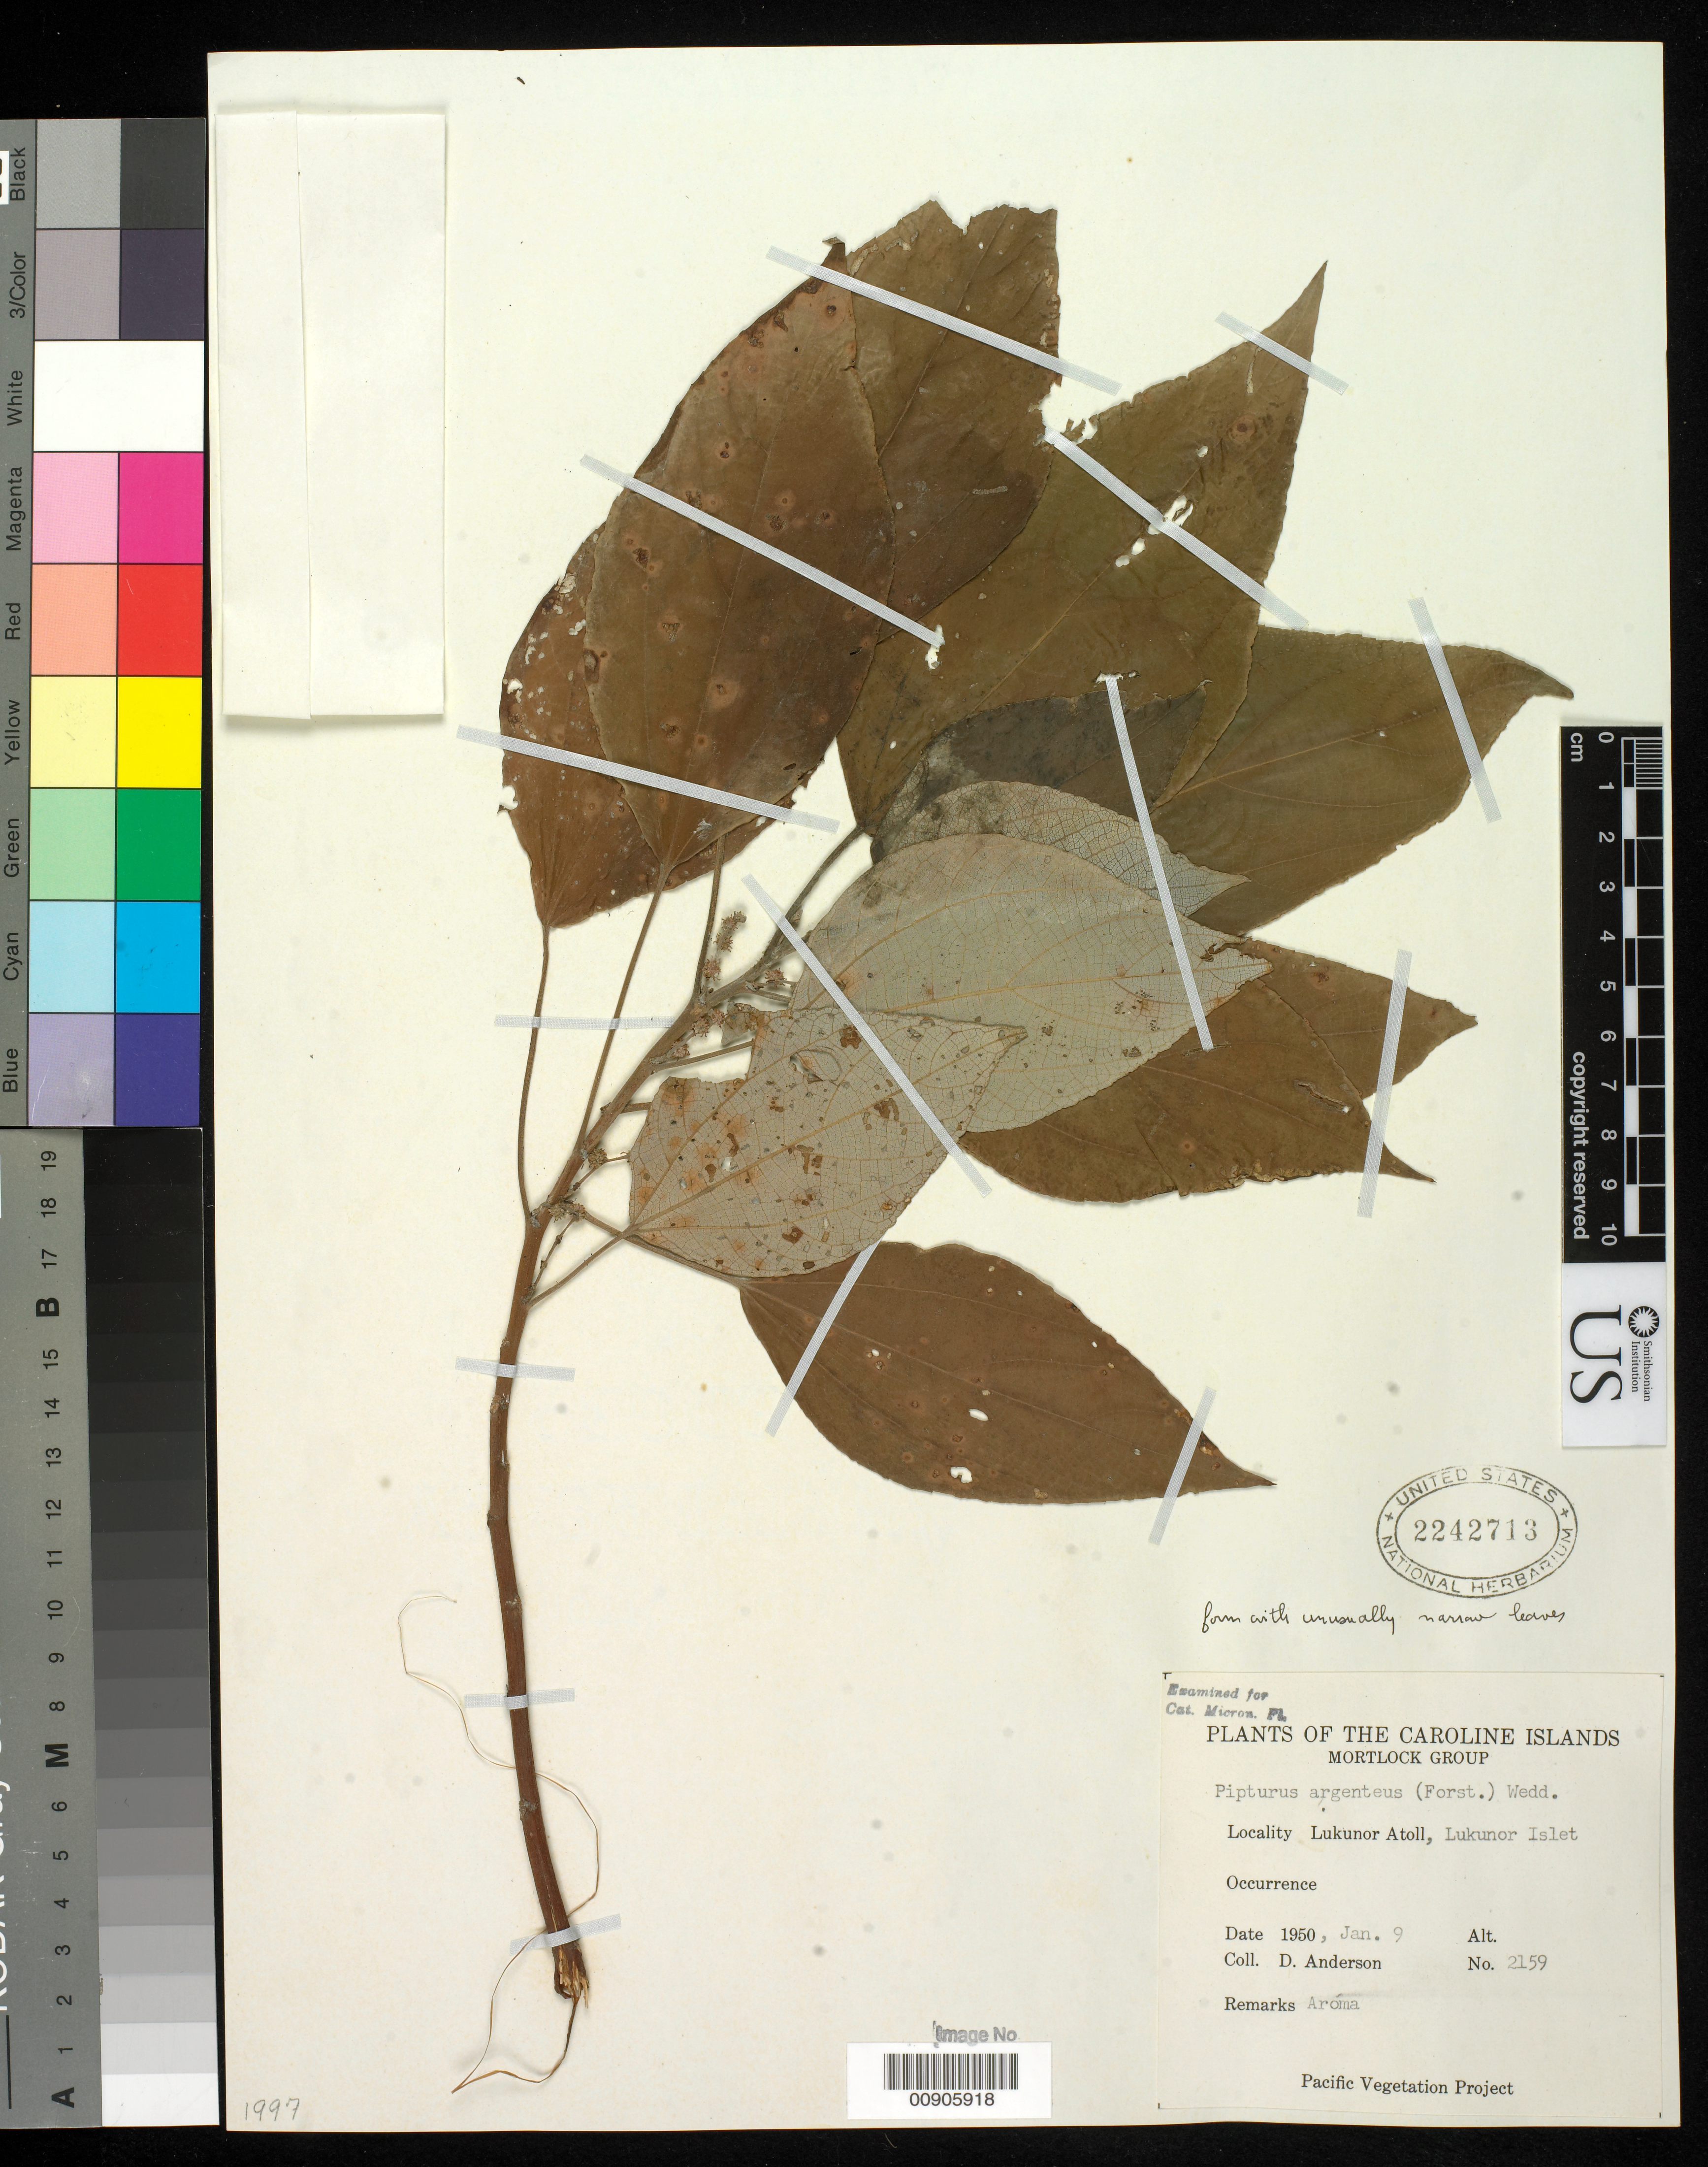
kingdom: Plantae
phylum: Tracheophyta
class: Magnoliopsida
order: Rosales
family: Urticaceae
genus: Pipturus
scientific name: Pipturus argenteus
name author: (G. Forst.) Wedd.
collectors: D. Anderson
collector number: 2159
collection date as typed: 09 Jan 1950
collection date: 1950-01-09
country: Micronesia, Federated States of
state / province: Truk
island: Lukunor Atoll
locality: Lukunor Islet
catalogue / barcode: US 2242713